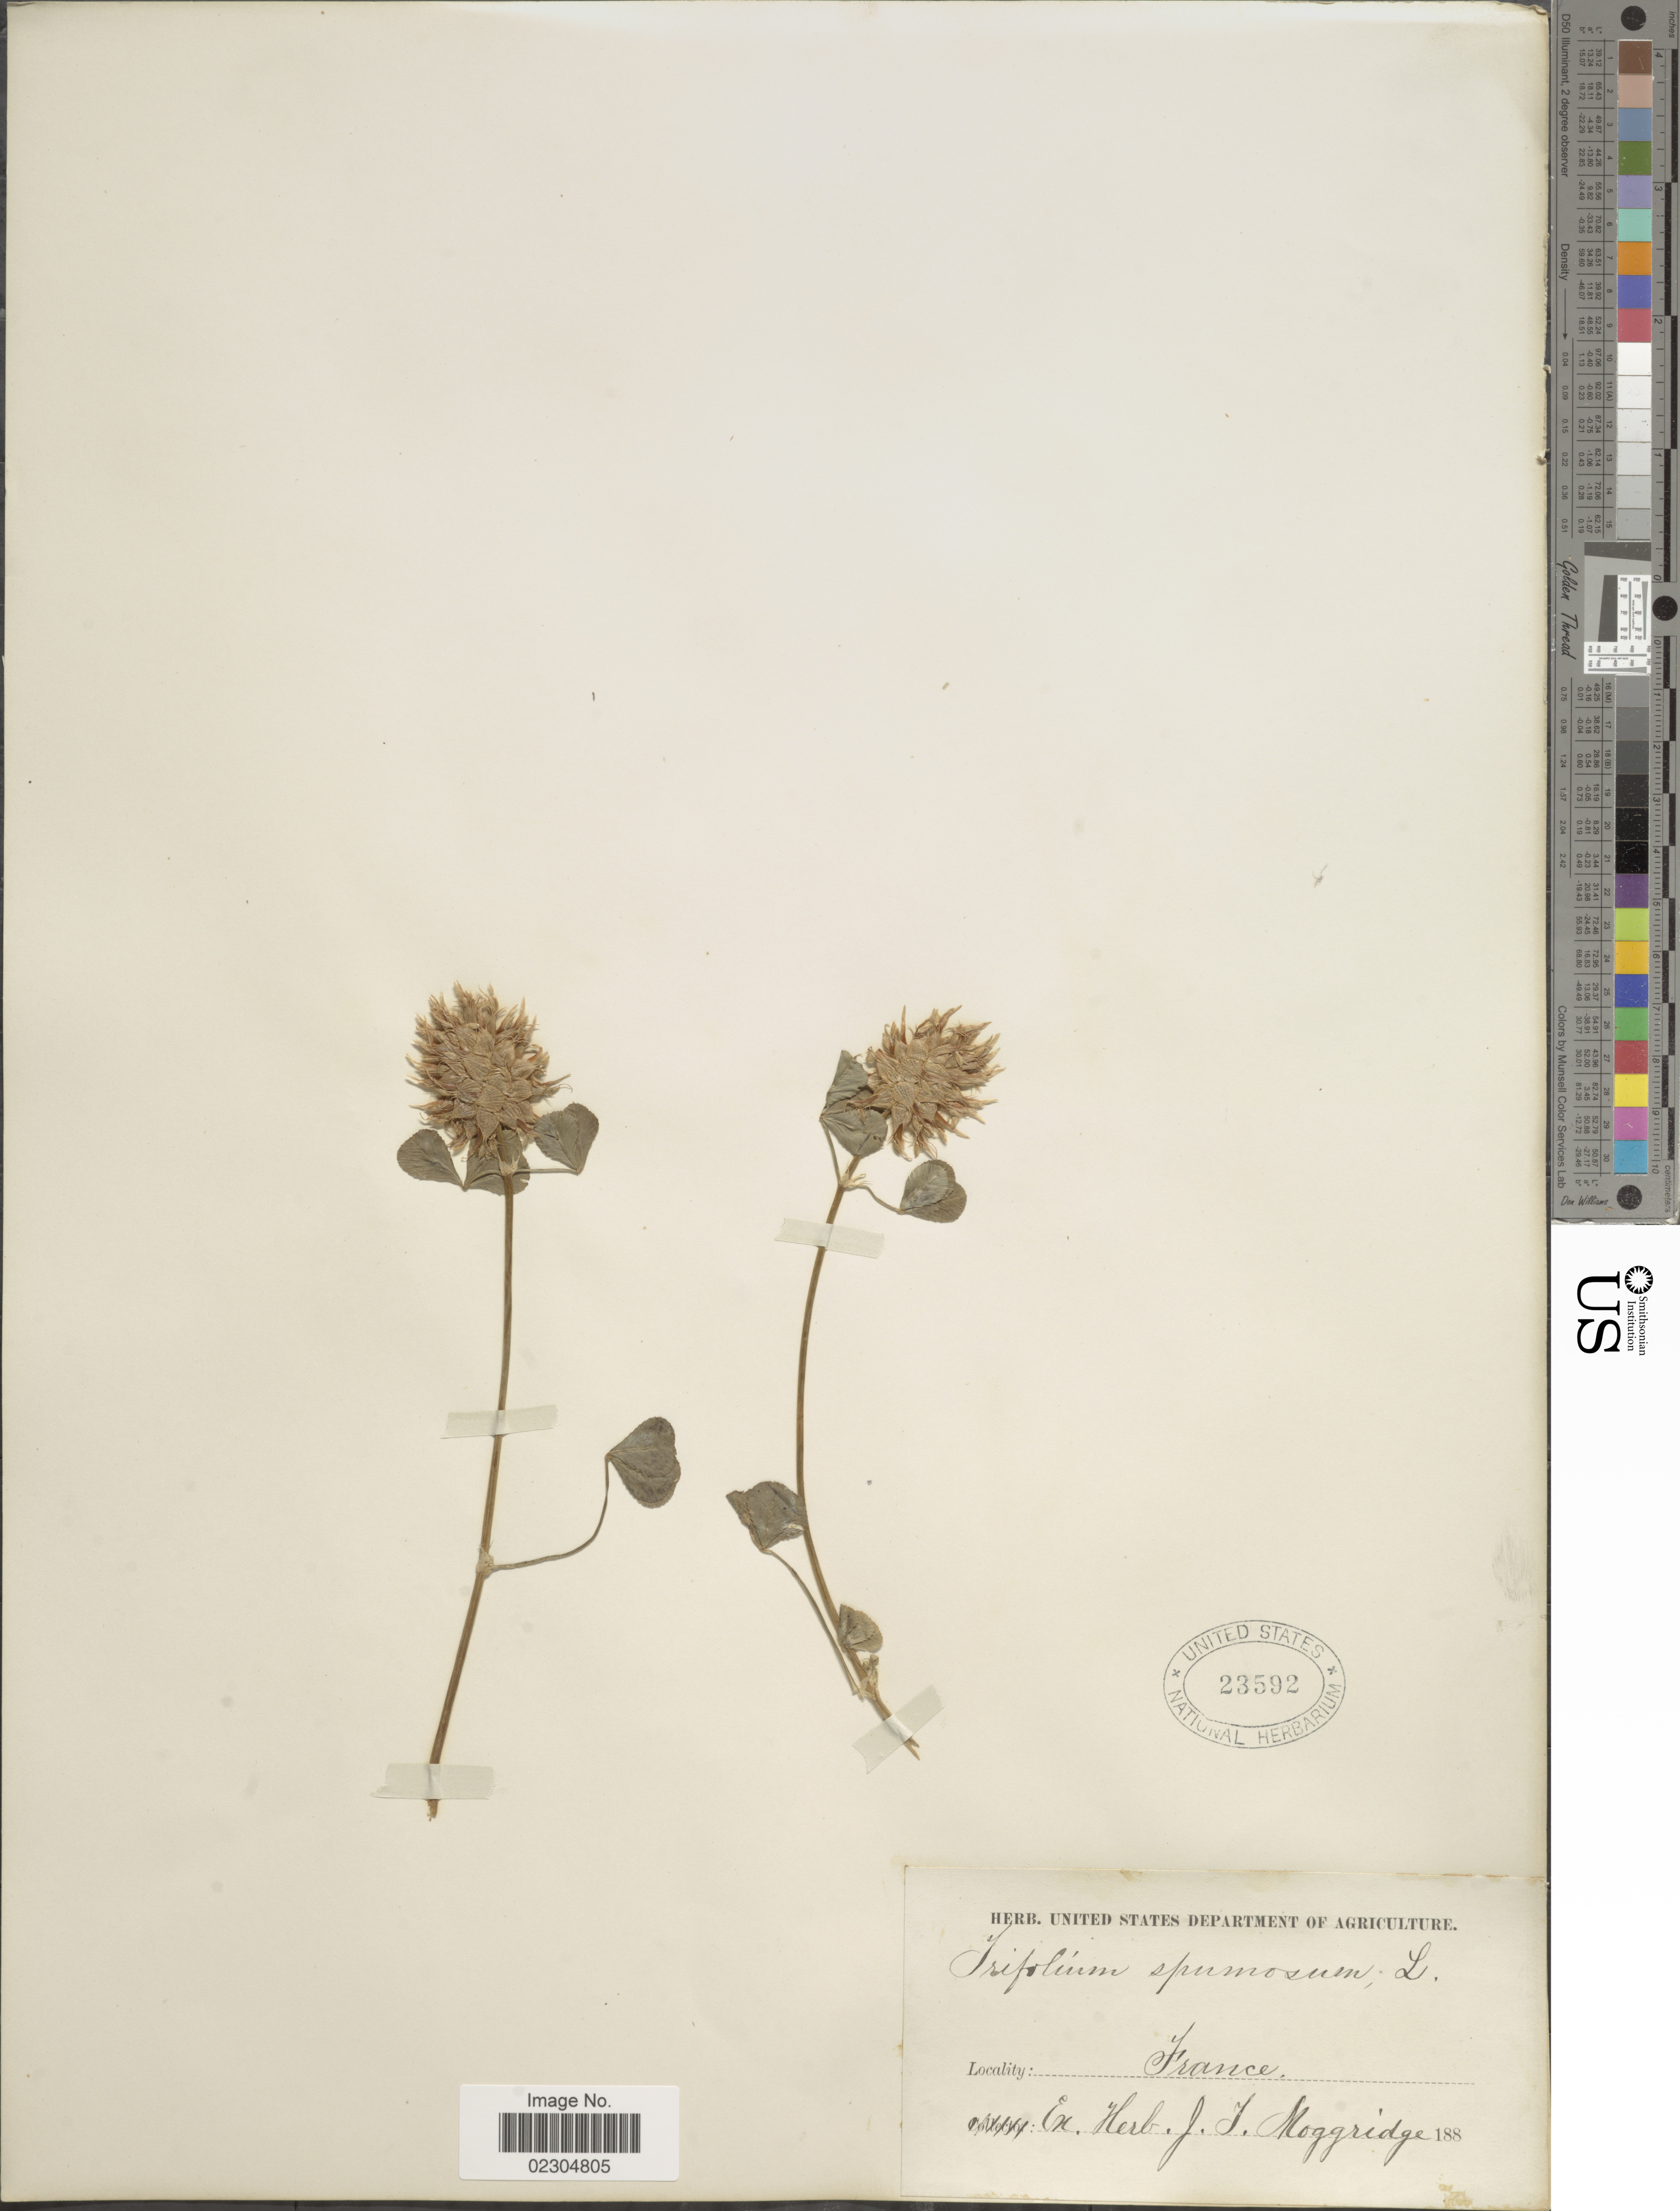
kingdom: Plantae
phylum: Tracheophyta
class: Magnoliopsida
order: Fabales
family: Fabaceae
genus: Trifolium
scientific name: Trifolium spumosum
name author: L.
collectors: ex herb. J.T. Moggridge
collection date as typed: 188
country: France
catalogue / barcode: US 23592